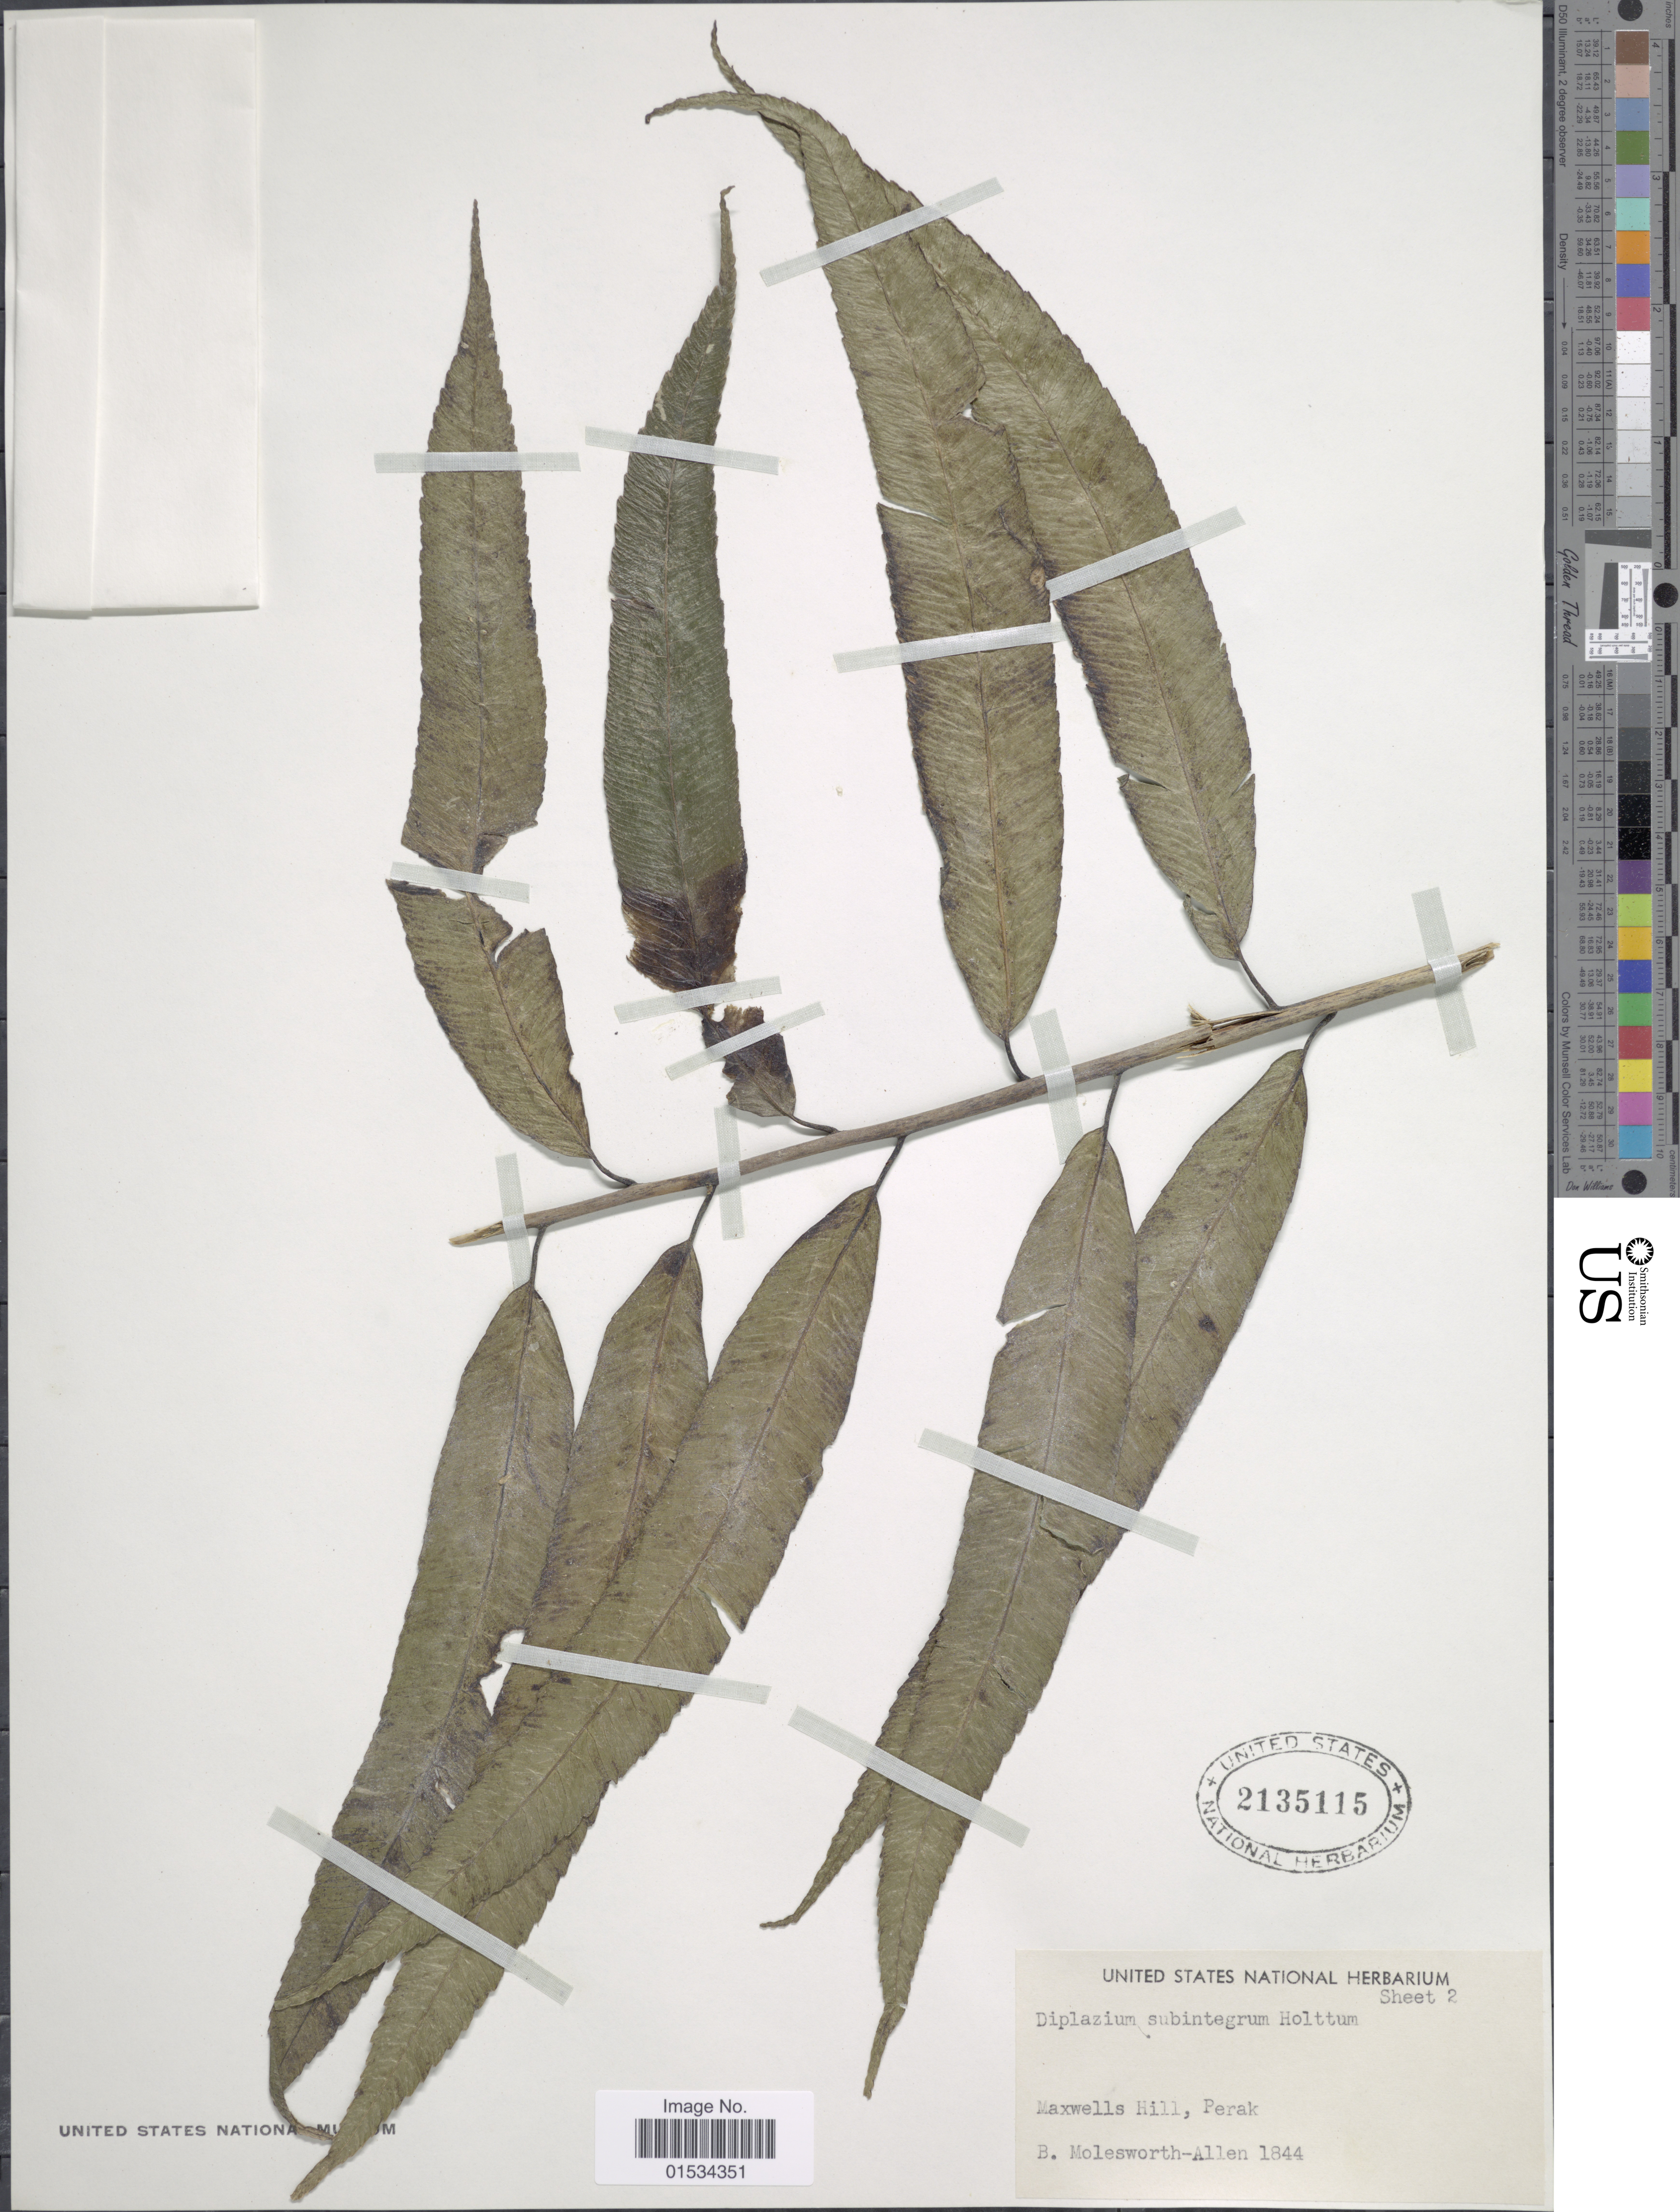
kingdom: Plantae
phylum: Tracheophyta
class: Polypodiopsida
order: Polypodiales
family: Athyriaceae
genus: Diplazium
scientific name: Diplazium subintegrum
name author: Holttum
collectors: B. E. G. Molesworth-Allen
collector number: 1844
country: Malaysia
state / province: Perak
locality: Maxwells Hill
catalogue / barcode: US 2135115